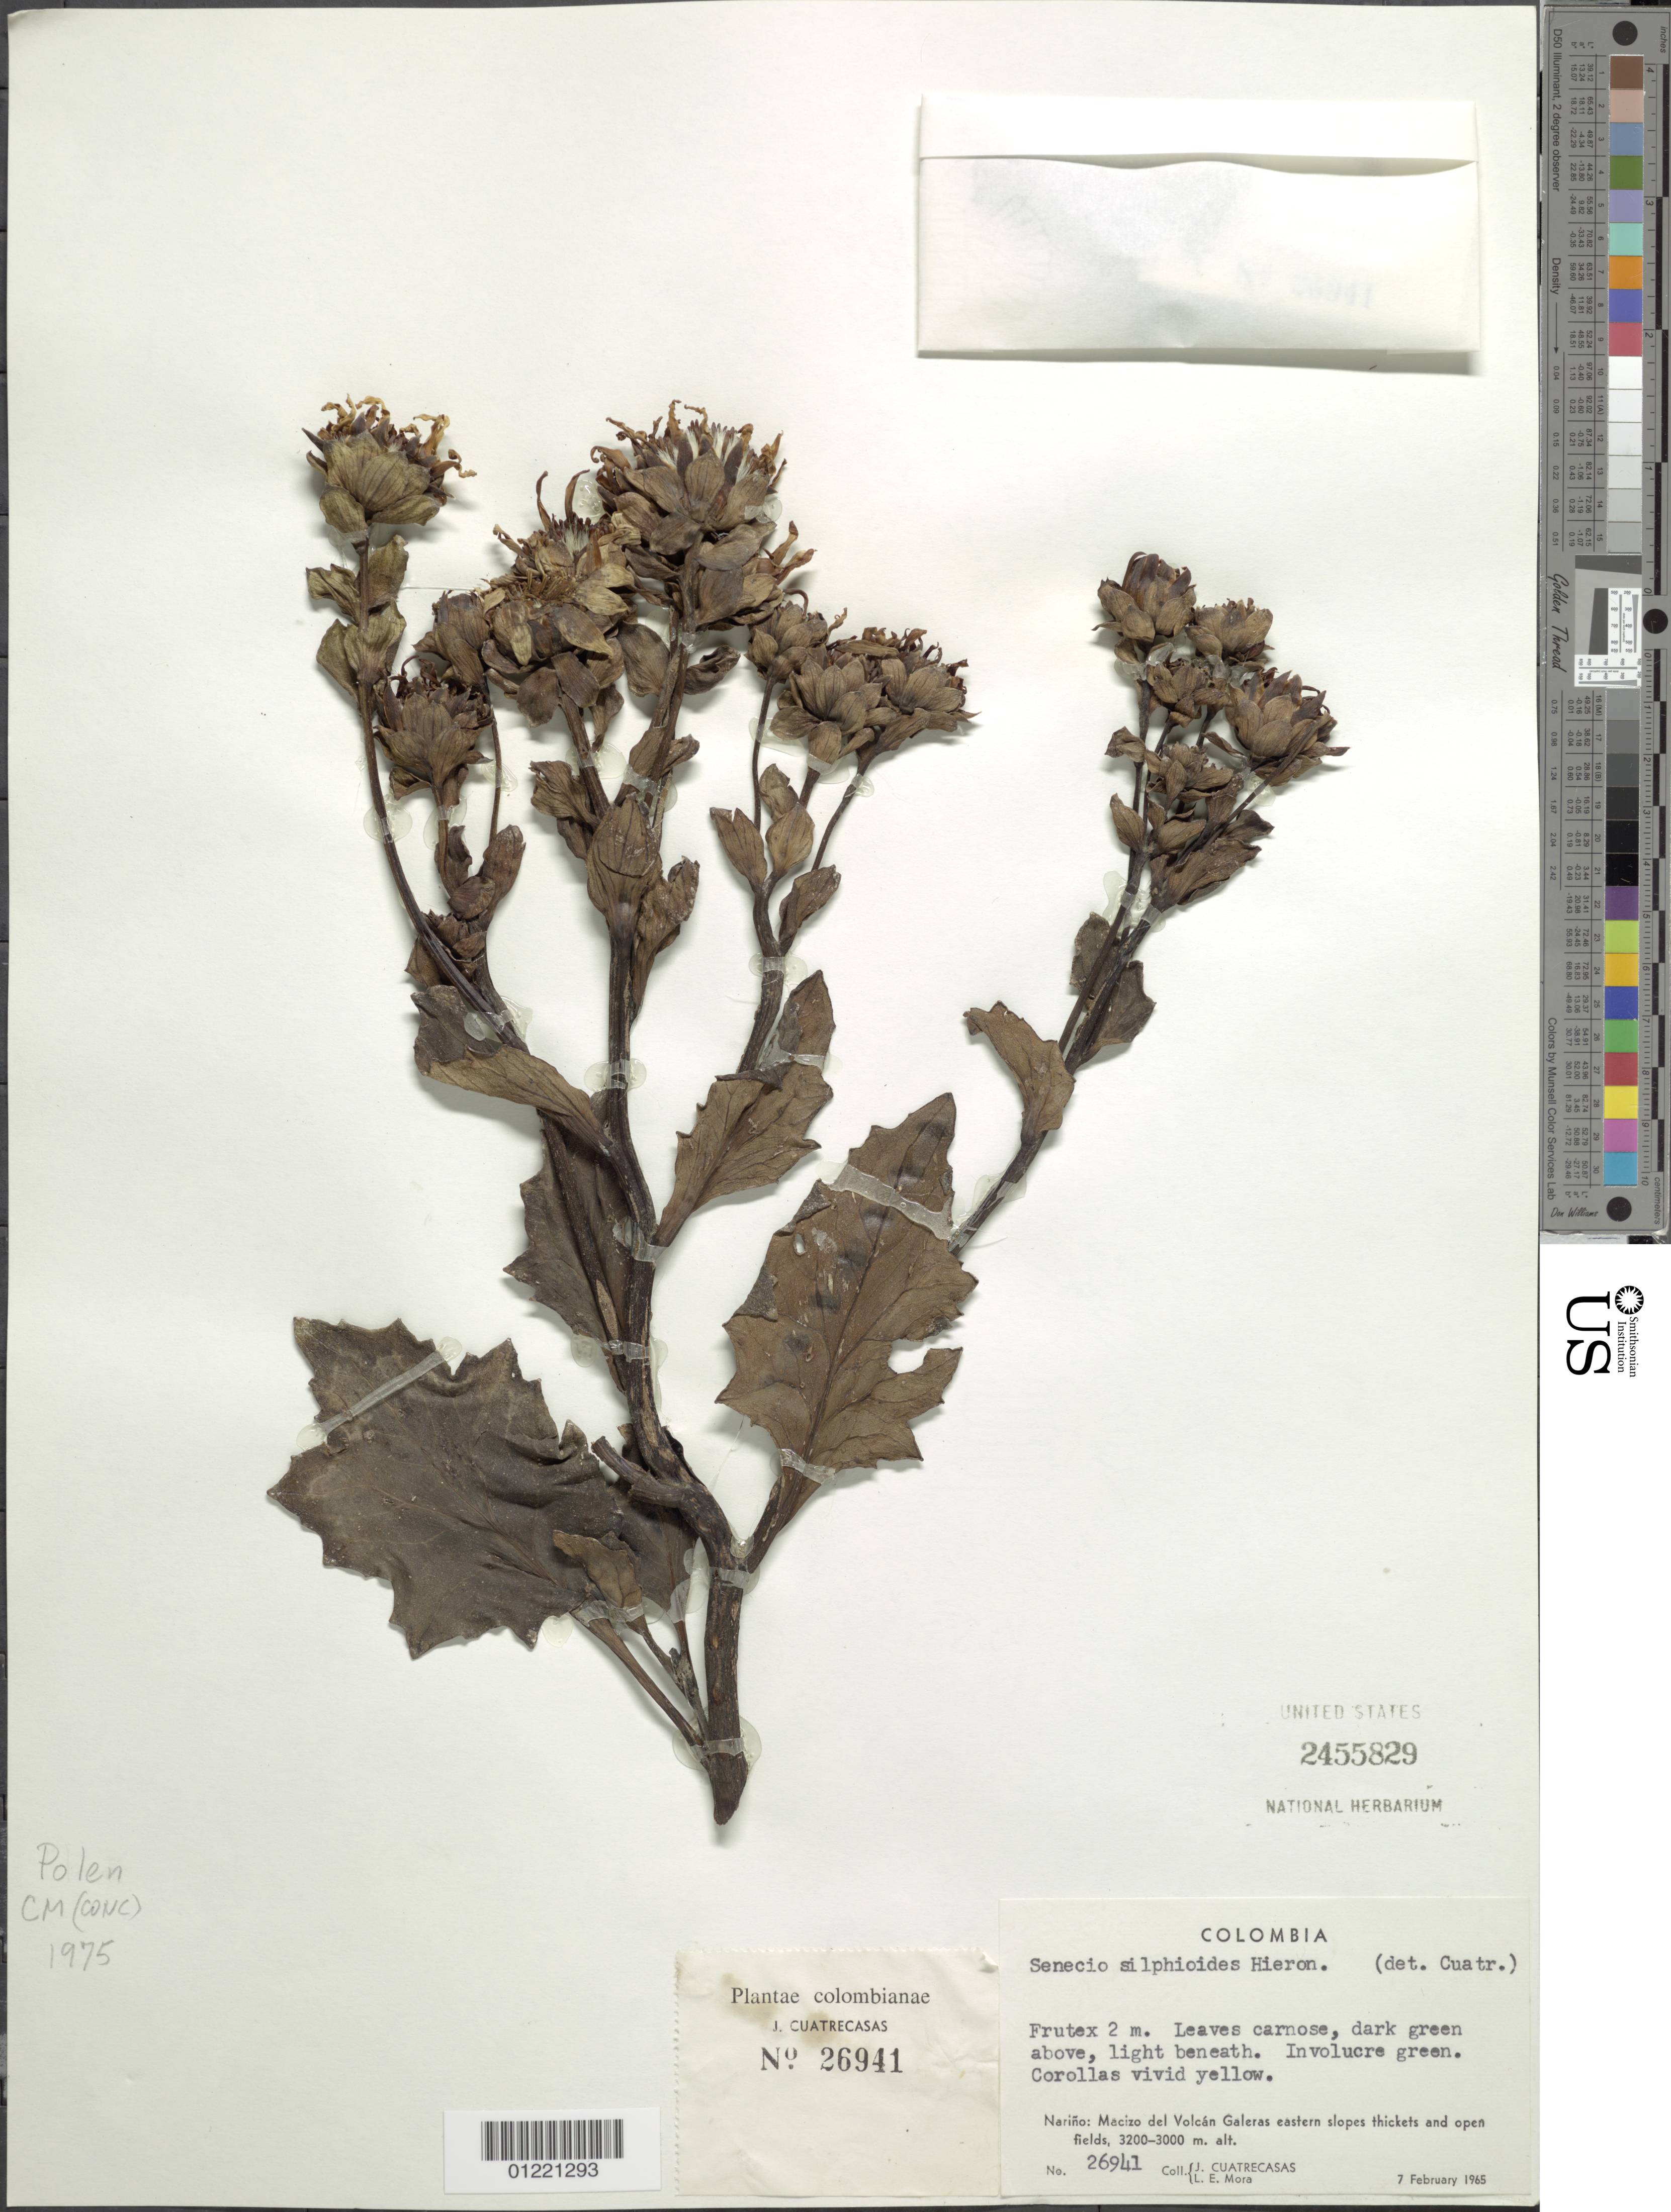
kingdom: Plantae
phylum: Tracheophyta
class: Magnoliopsida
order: Asterales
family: Asteraceae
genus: Senecio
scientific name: Senecio silphioides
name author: Hieron.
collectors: J. Cuatrecasas & L. Mora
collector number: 26941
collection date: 1965-02-07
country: Colombia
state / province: Nariño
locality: Macizo del Volcán Galeras, eastern slopes.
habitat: thickets and open fields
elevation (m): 3000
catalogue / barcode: US 2455829